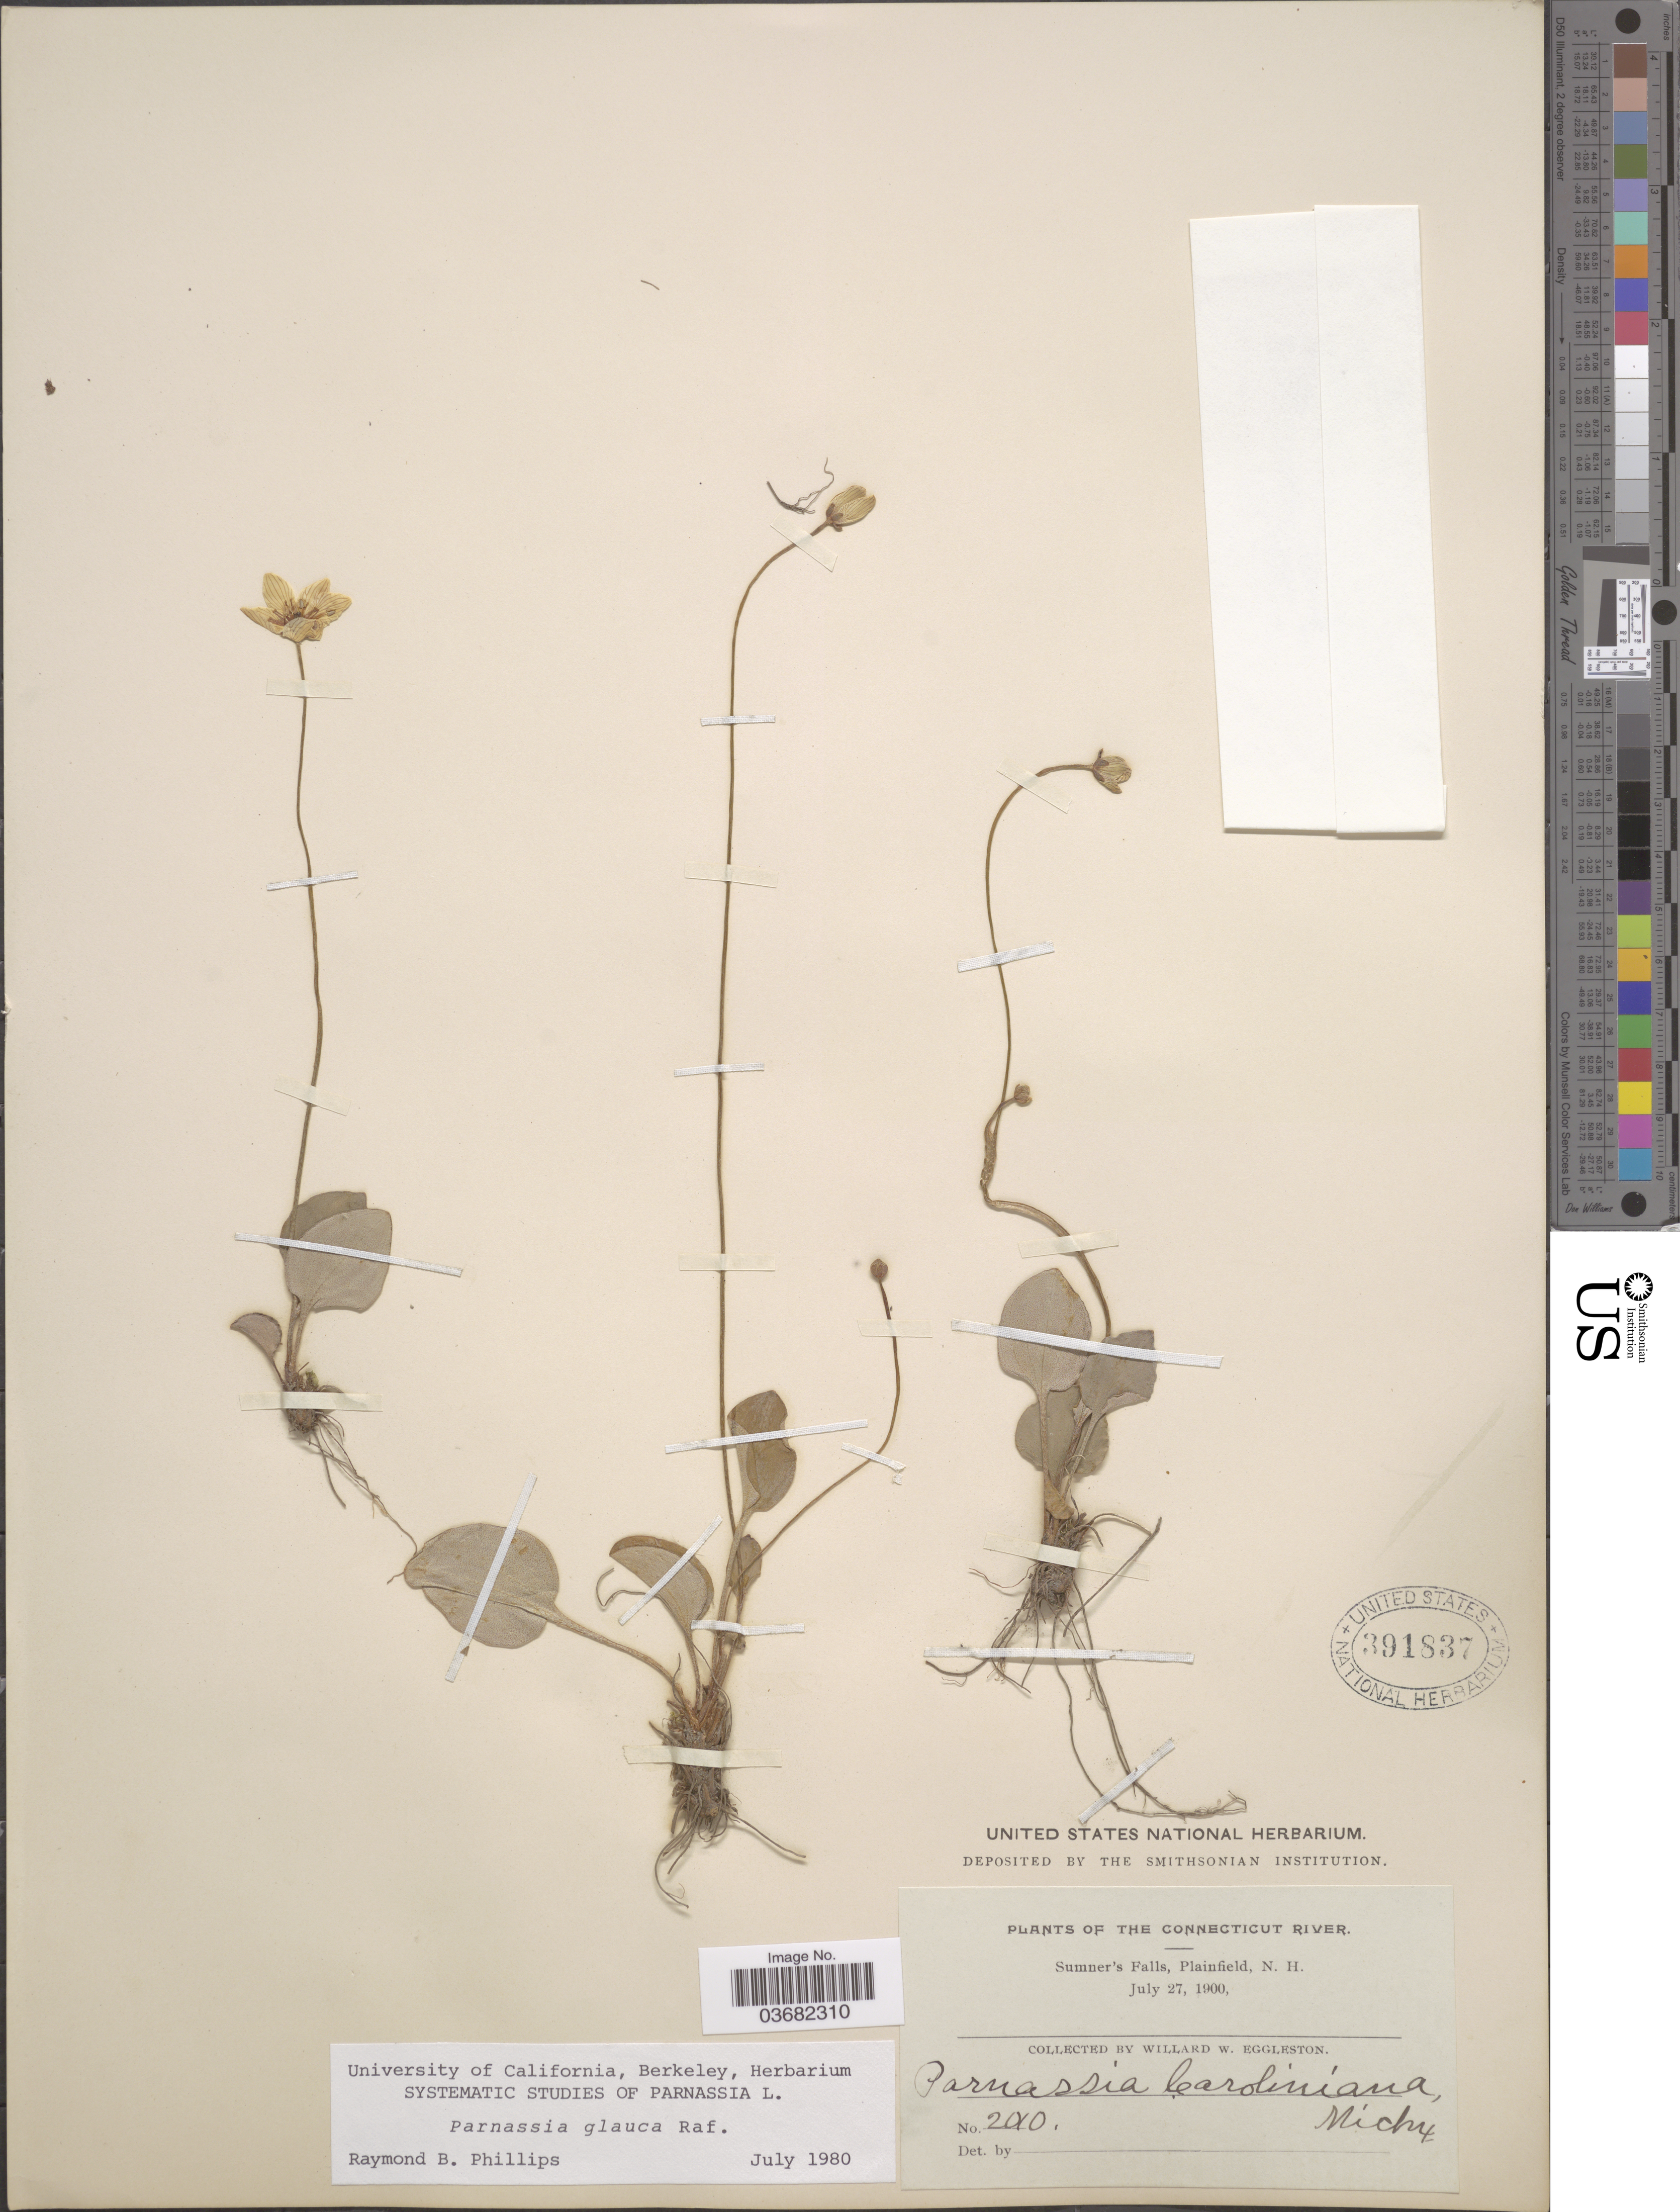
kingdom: Plantae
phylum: Tracheophyta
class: Magnoliopsida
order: Celastrales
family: Parnassiaceae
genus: Parnassia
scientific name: Parnassia glauca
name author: Raf.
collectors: W. W. Eggleston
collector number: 2010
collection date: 1900-07-27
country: United States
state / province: New Hampshire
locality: The Connecticut River. Sumner's Falls, Plainfield.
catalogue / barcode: US 391837